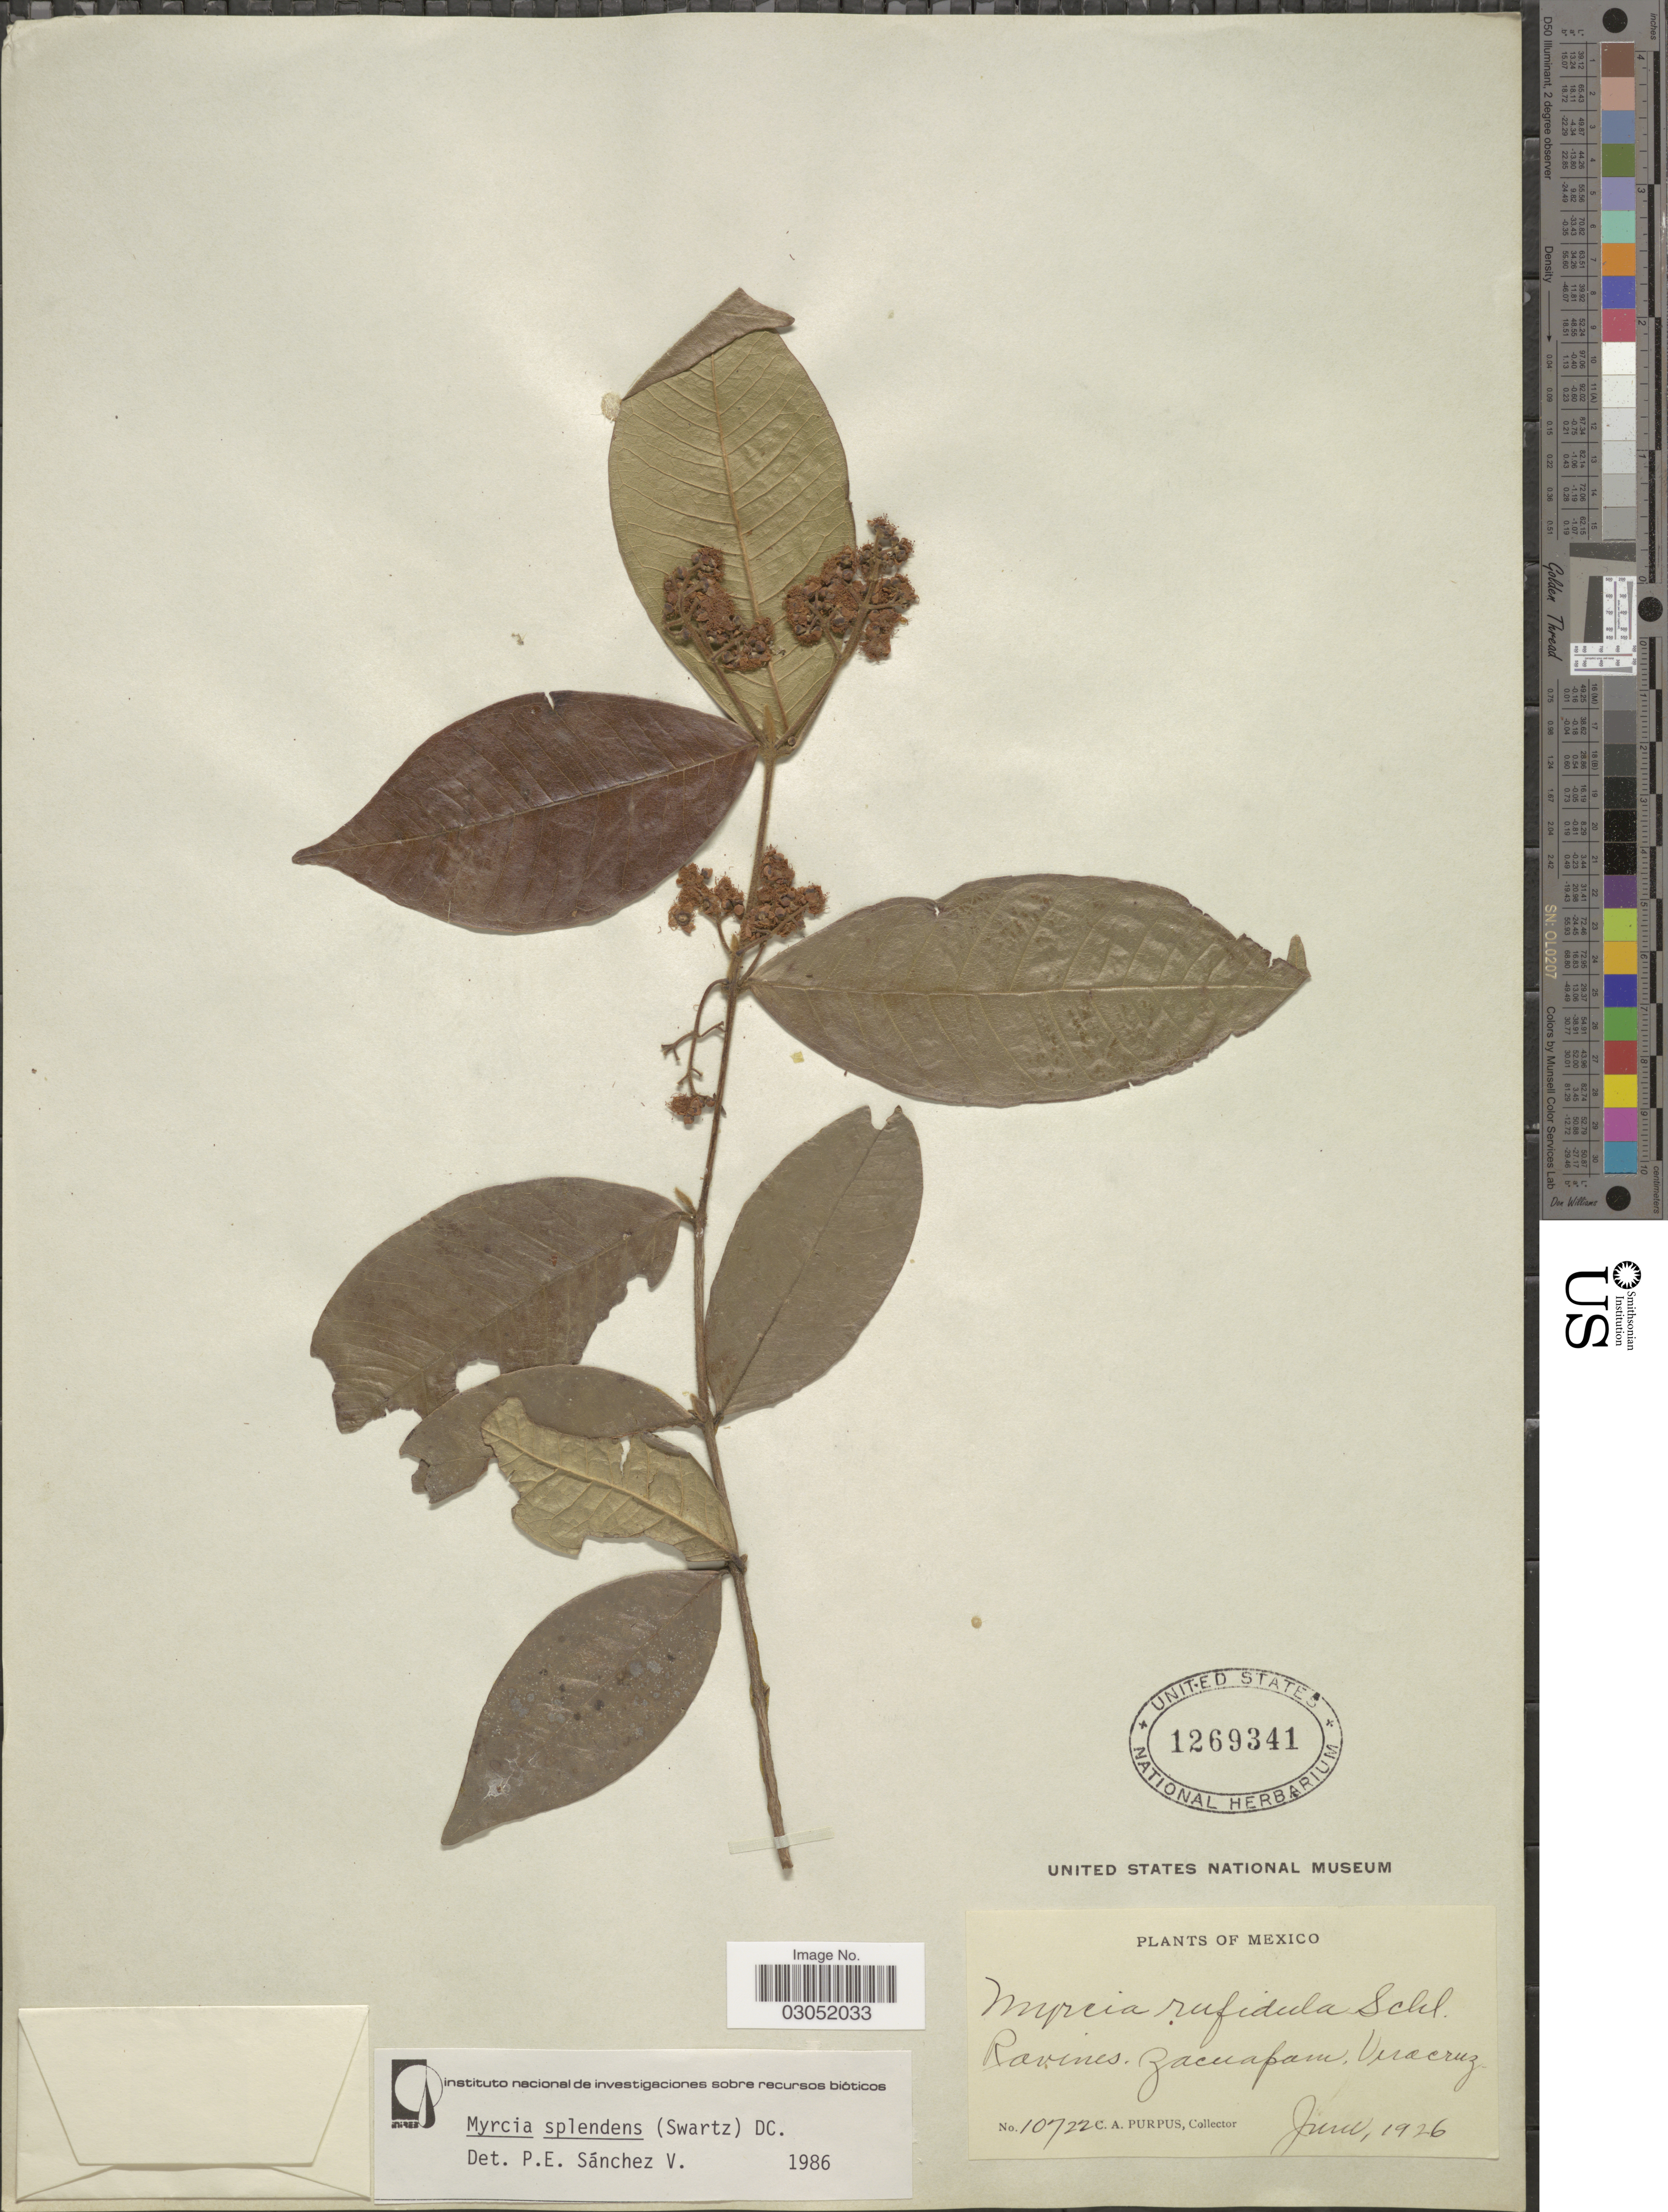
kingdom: Plantae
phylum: Tracheophyta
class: Magnoliopsida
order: Myrtales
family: Myrtaceae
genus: Myrcia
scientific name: Myrcia splendens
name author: (Sw.) DC.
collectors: C. A. Purpus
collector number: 10722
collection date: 1926-06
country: Mexico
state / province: Veracruz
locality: Zacuapam, Veracruz.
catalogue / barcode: US 1269341